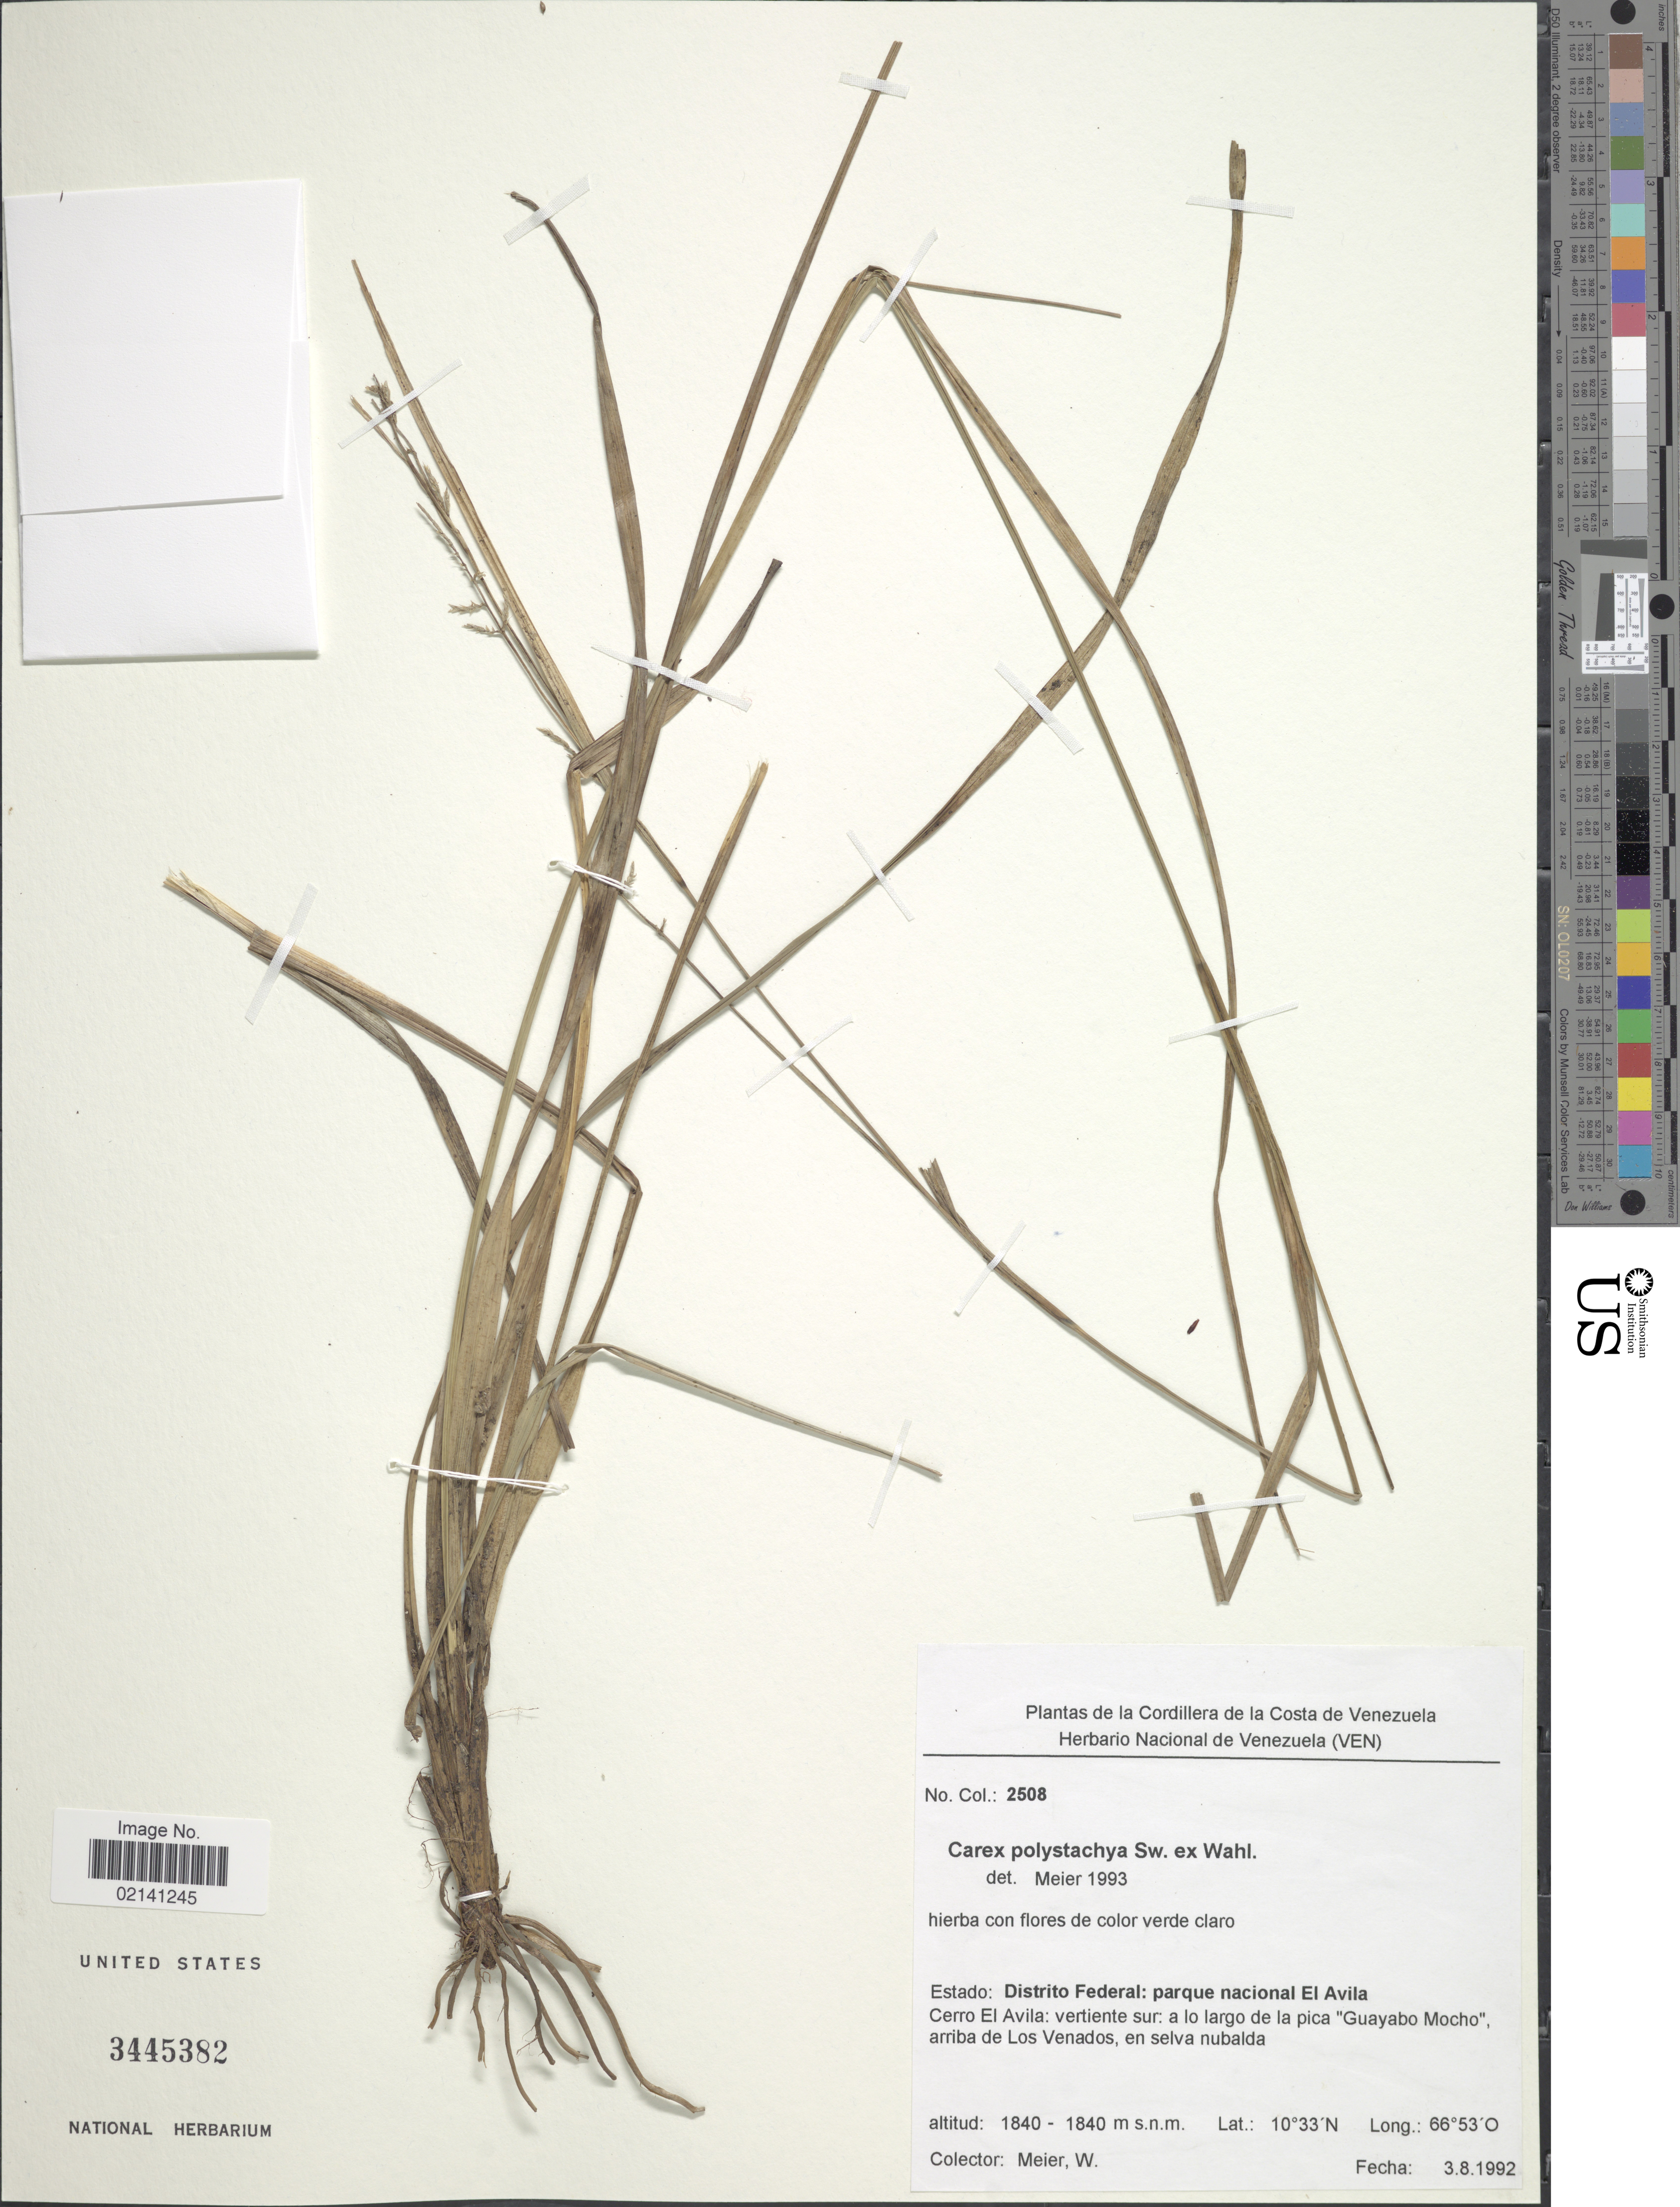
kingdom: Plantae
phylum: Tracheophyta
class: Liliopsida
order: Poales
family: Cyperaceae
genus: Carex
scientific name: Carex polystachya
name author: Sw. ex Wahlenb.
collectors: W. Meier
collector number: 2508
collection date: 1992-08-03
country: Venezuela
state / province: Miranda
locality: Distrito Federal: parque nacional El Avila, Cerro El Avila: vertiente sur: a lo largo de la pica"Guayabo Mocho", arriba deLos Venados, en selva nublada.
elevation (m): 1840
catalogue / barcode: US 3445382